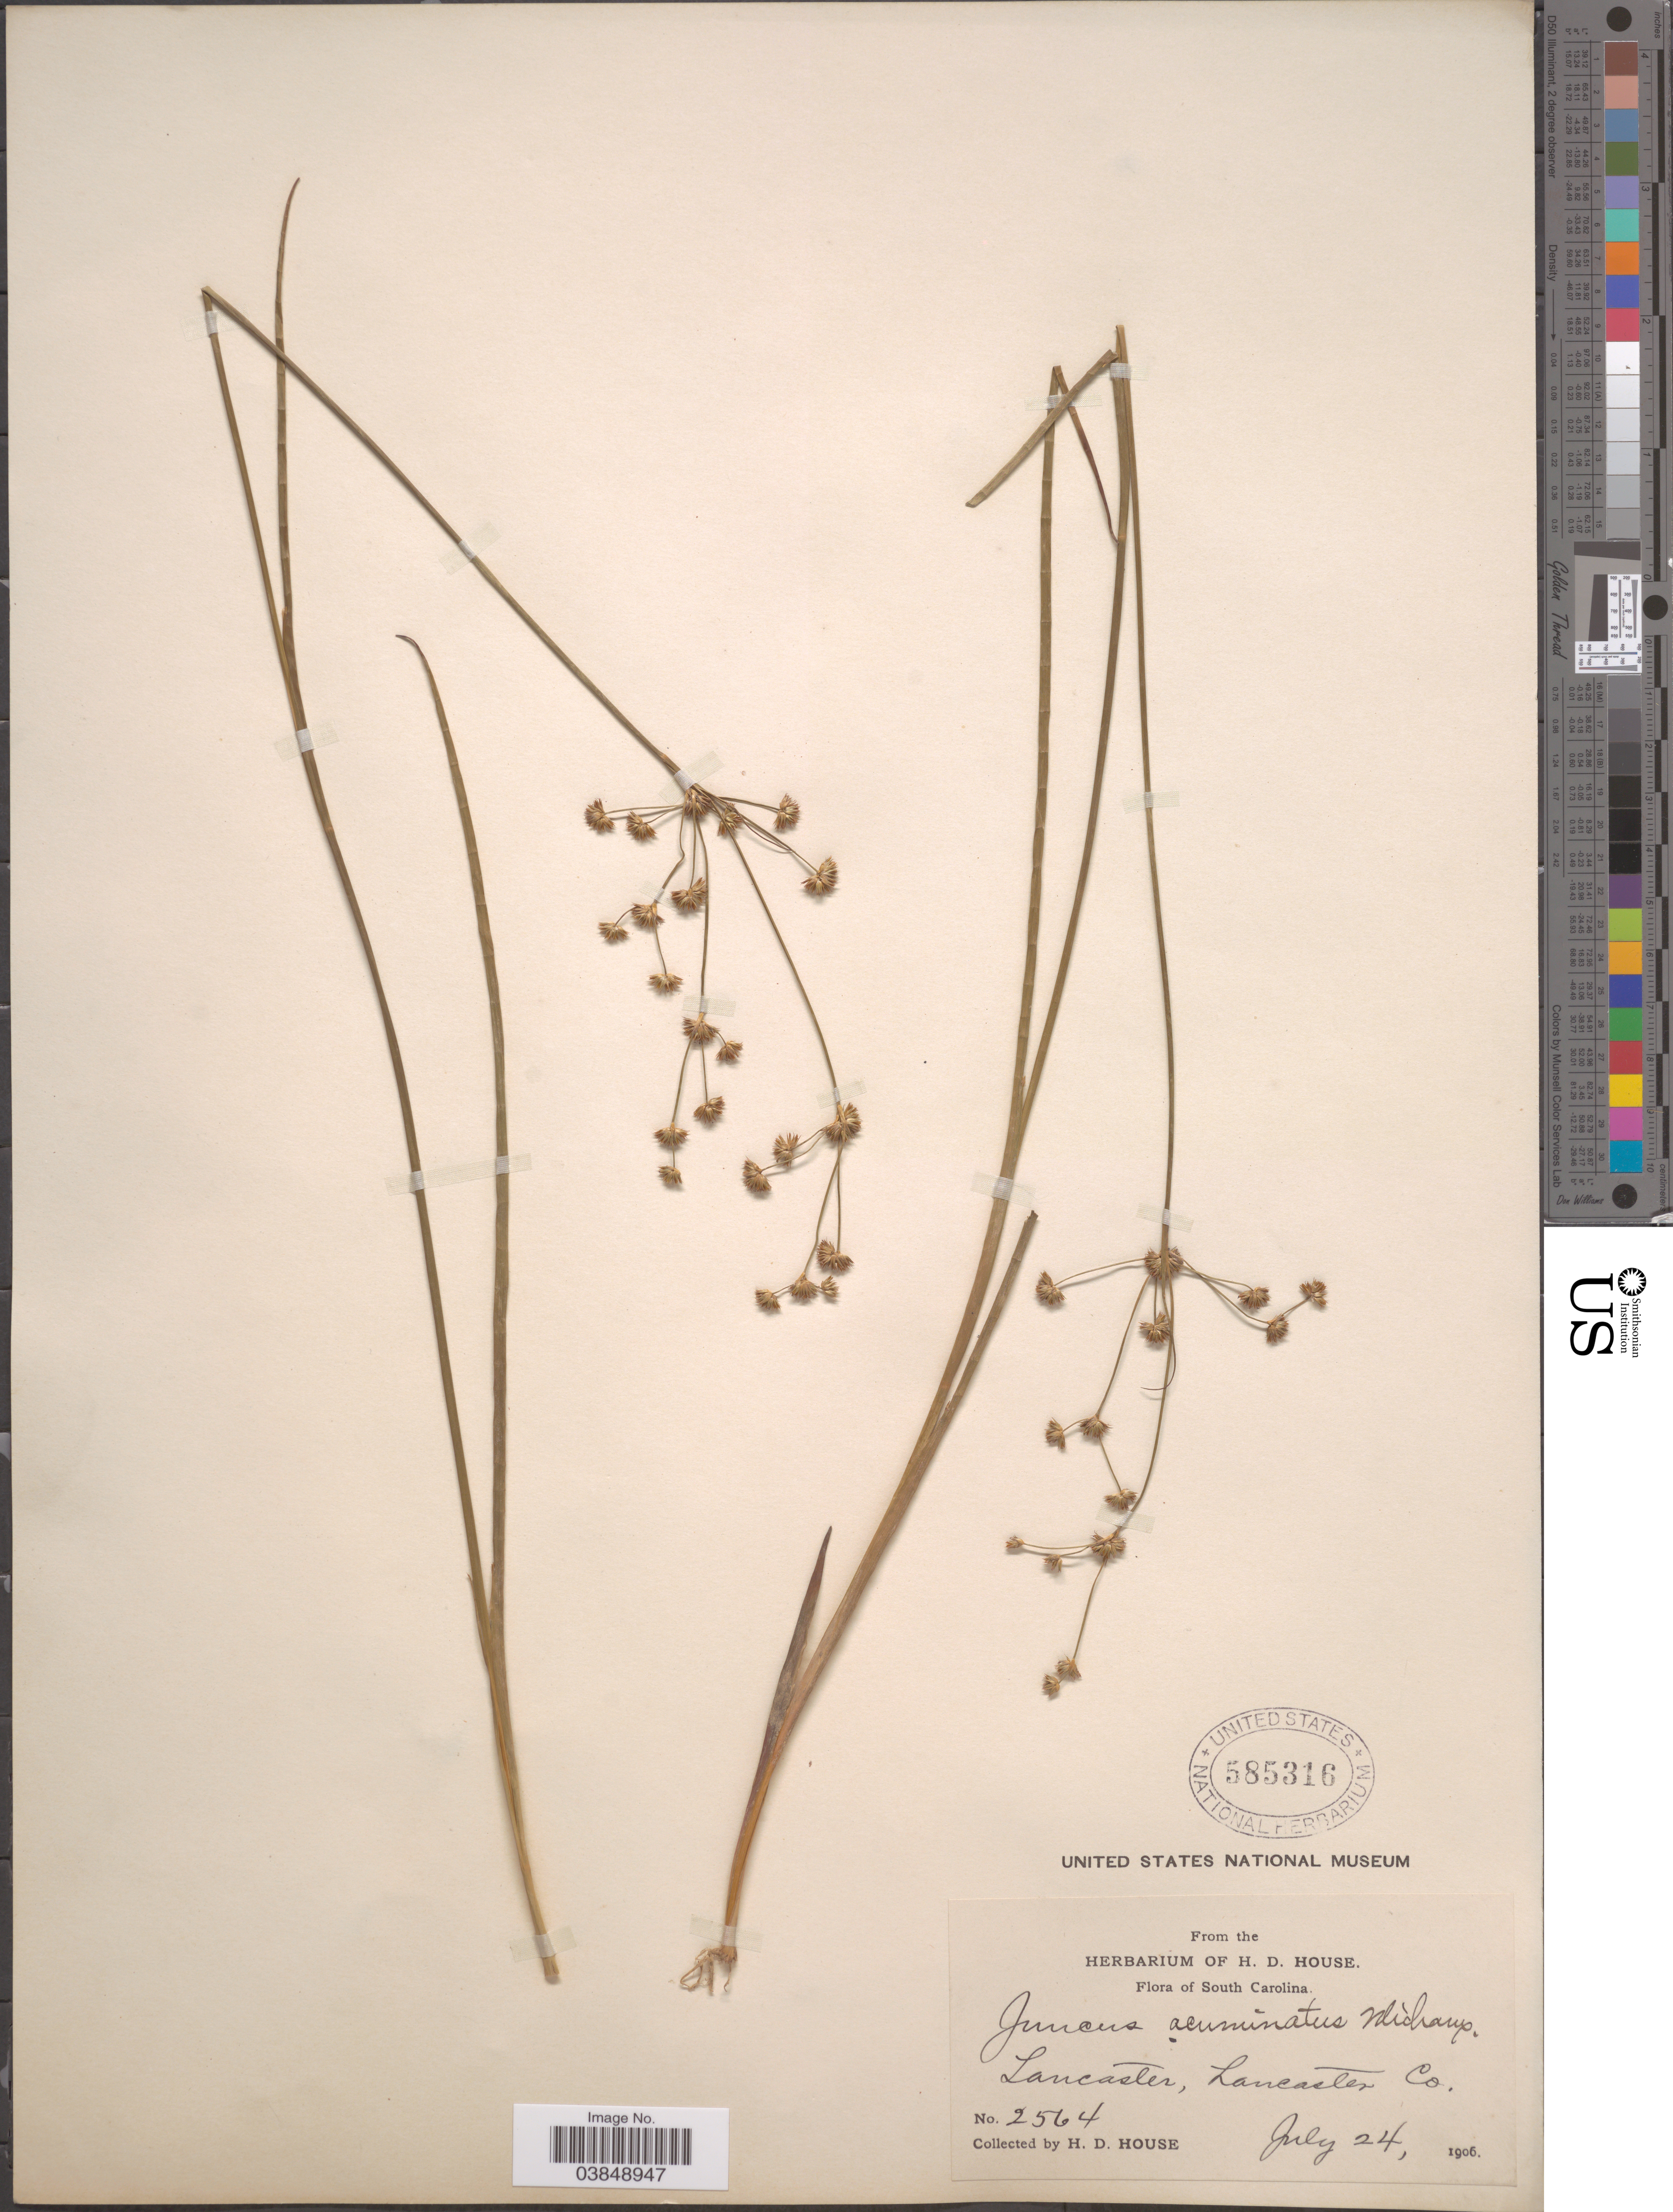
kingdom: Plantae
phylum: Tracheophyta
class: Liliopsida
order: Poales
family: Juncaceae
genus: Juncus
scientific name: Juncus acuminatus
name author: Michx.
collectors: H. D. House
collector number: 2564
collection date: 1906-07-24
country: United States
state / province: South Carolina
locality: Lancaster, Lancaster Co.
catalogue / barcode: US 585316